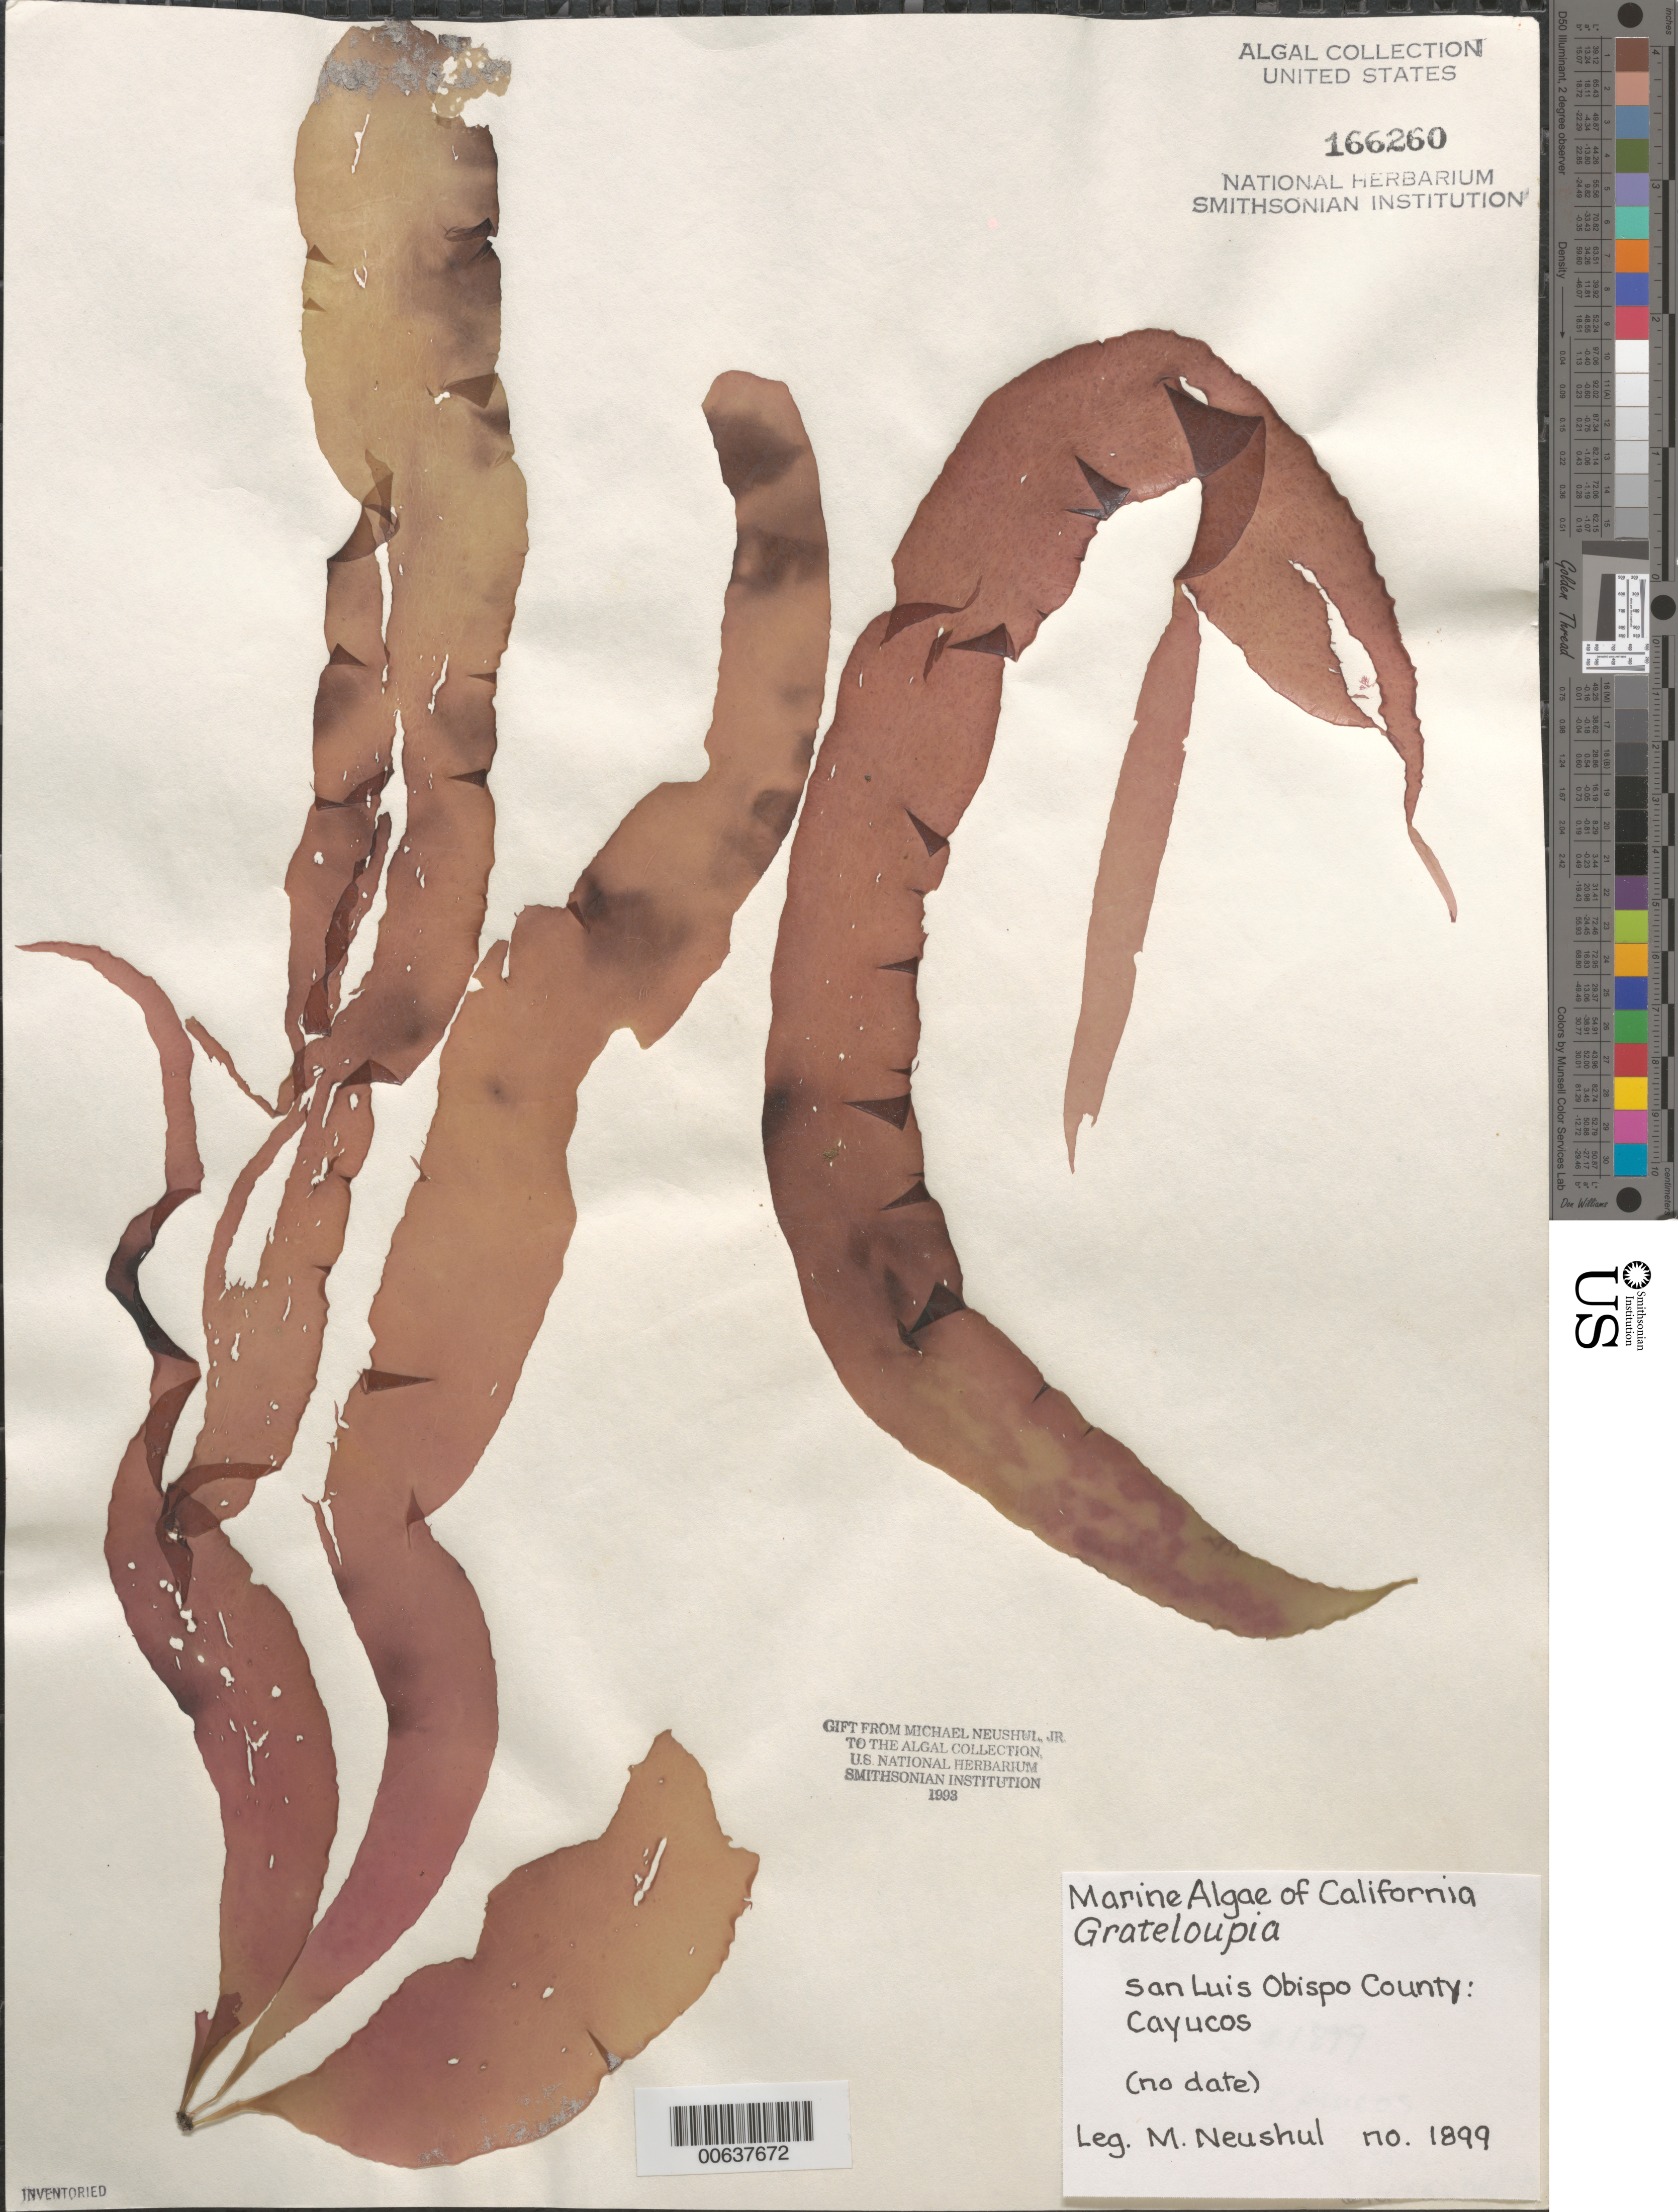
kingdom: Plantae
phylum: Rhodophyta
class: Florideophyceae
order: Halymeniales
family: Halymeniaceae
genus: Grateloupia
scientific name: Grateloupia sp.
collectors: M. Neushul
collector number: Neushul 1899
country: United States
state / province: California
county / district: San Luis Obispo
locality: Cayucos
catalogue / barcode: US 166260